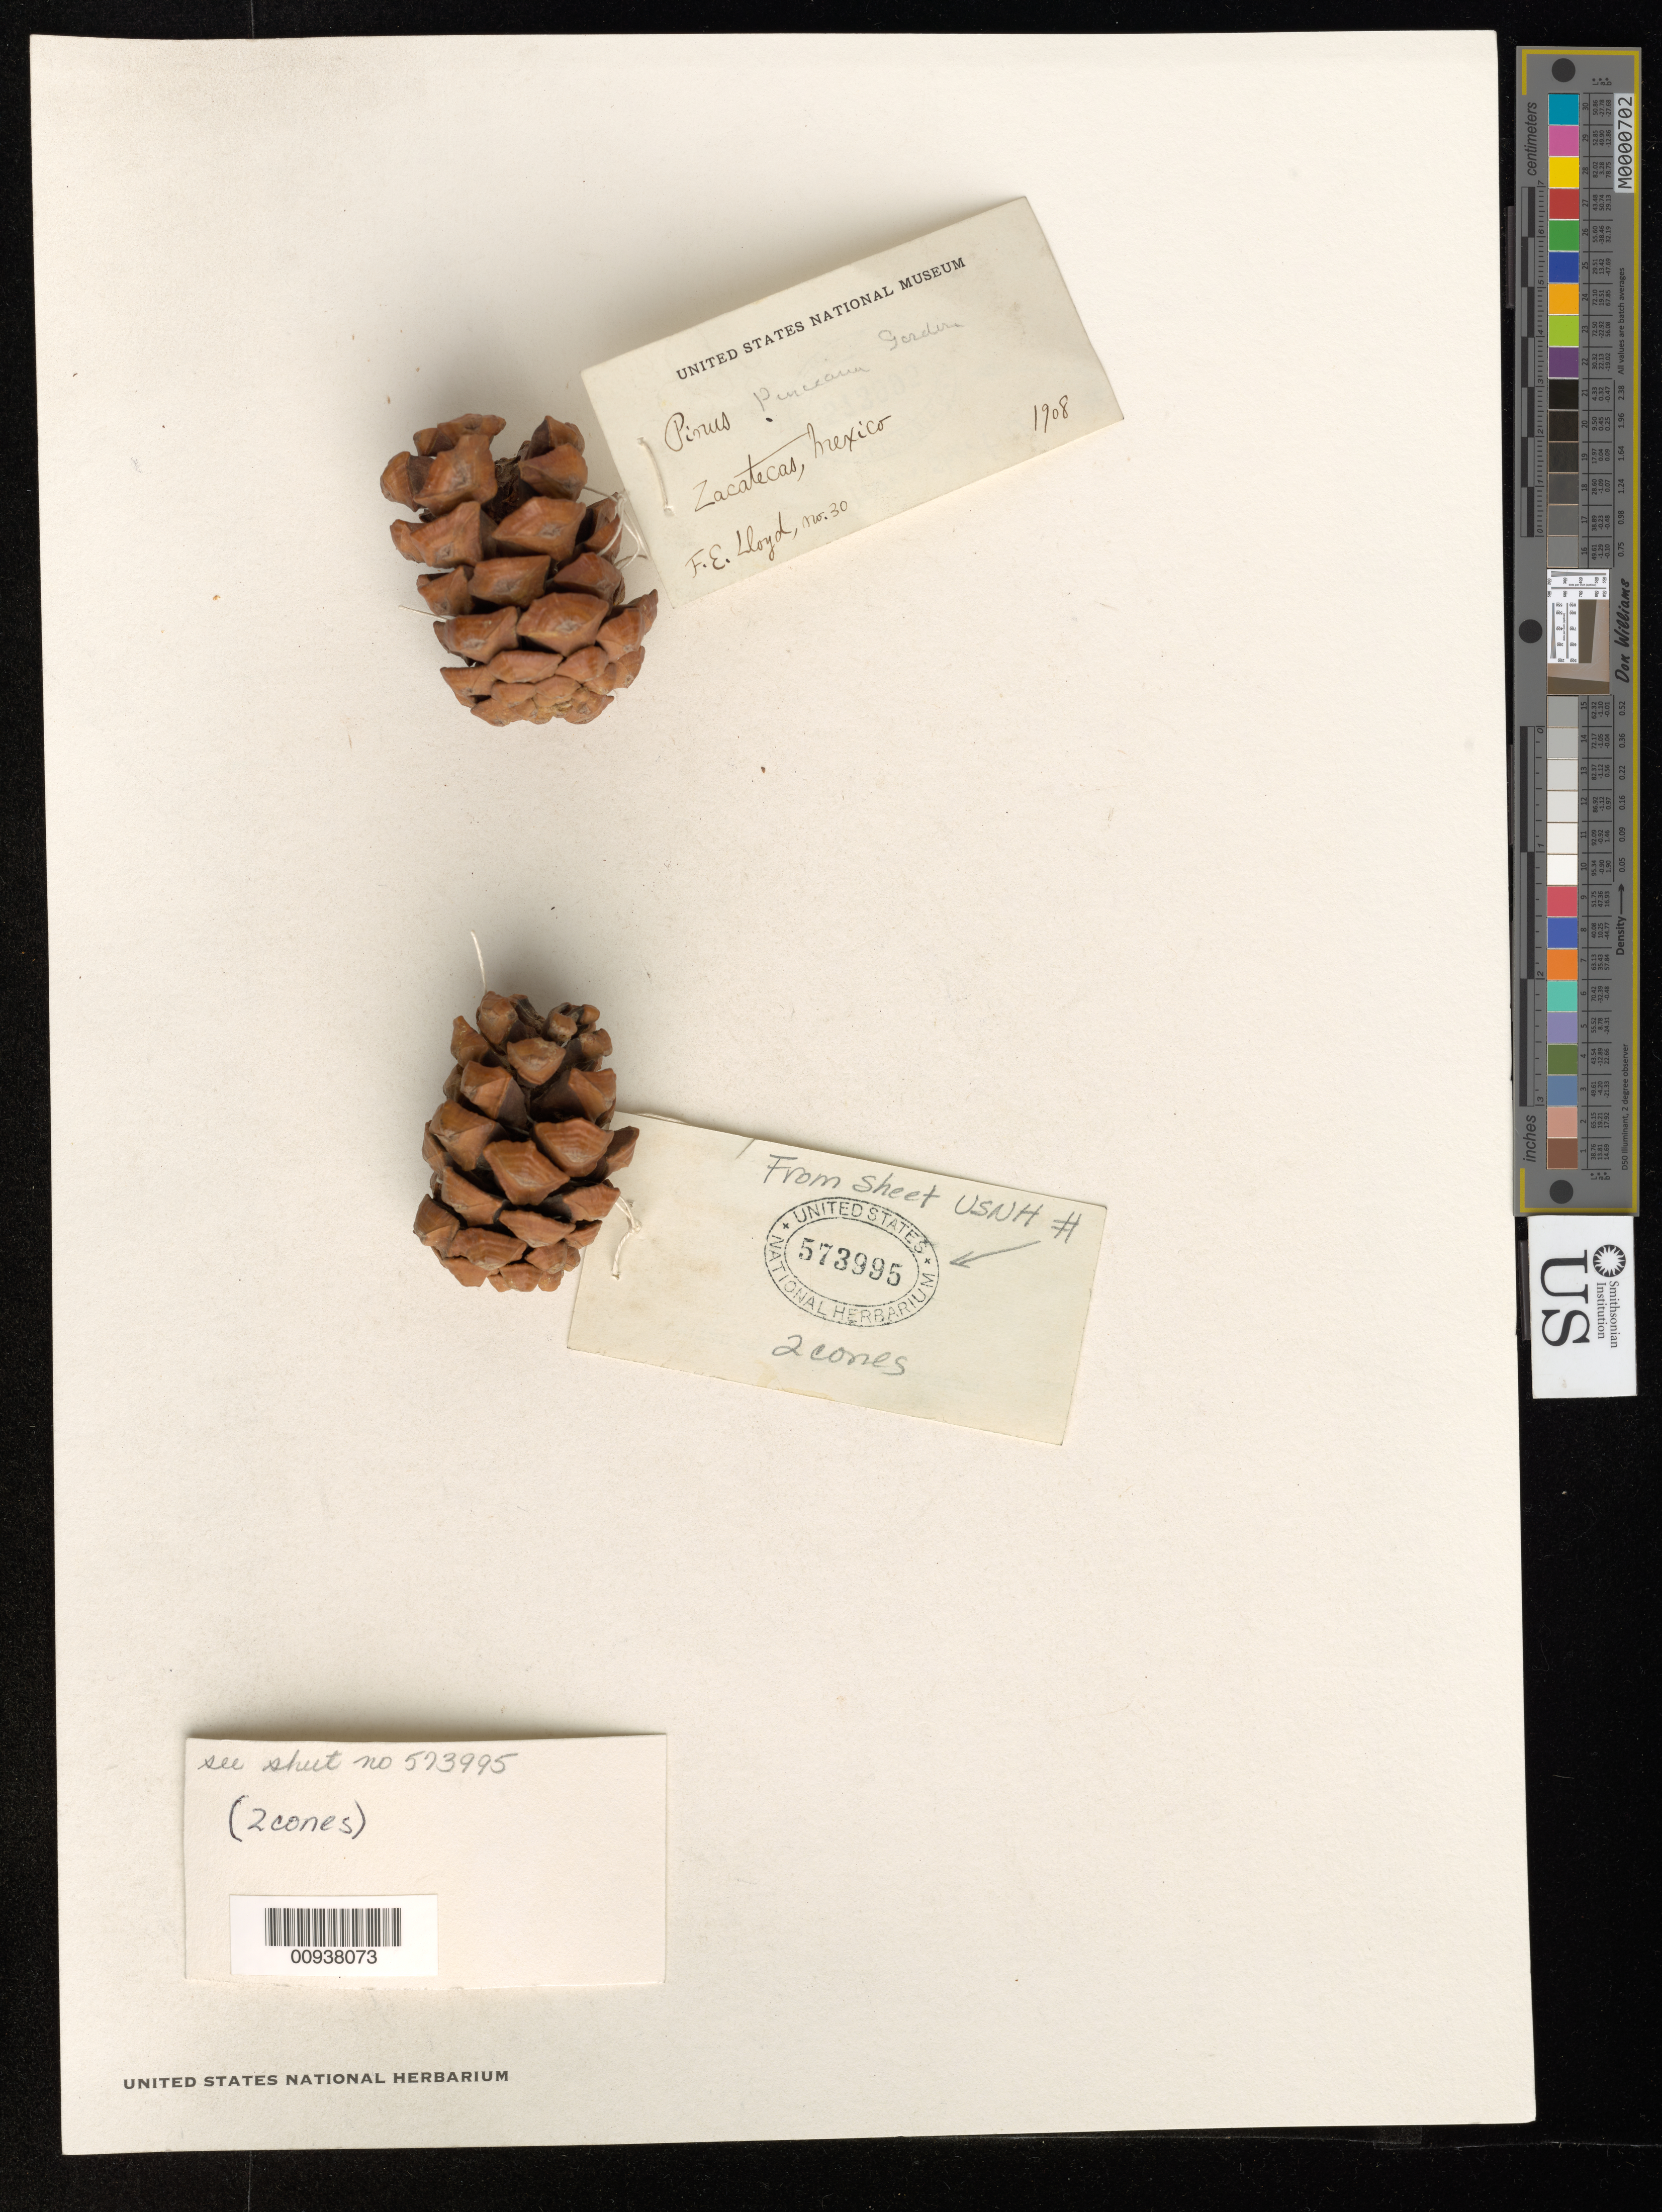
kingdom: Plantae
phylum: Tracheophyta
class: Pinopsida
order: Pinales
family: Pinaceae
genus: Pinus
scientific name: Pinus pinceana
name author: Gordon & Glend.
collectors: F. E. Lloyd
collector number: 30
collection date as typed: Feb 1908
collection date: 1908-02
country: Mexico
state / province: Zacatecas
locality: Sierra Zuluago, Cedros.